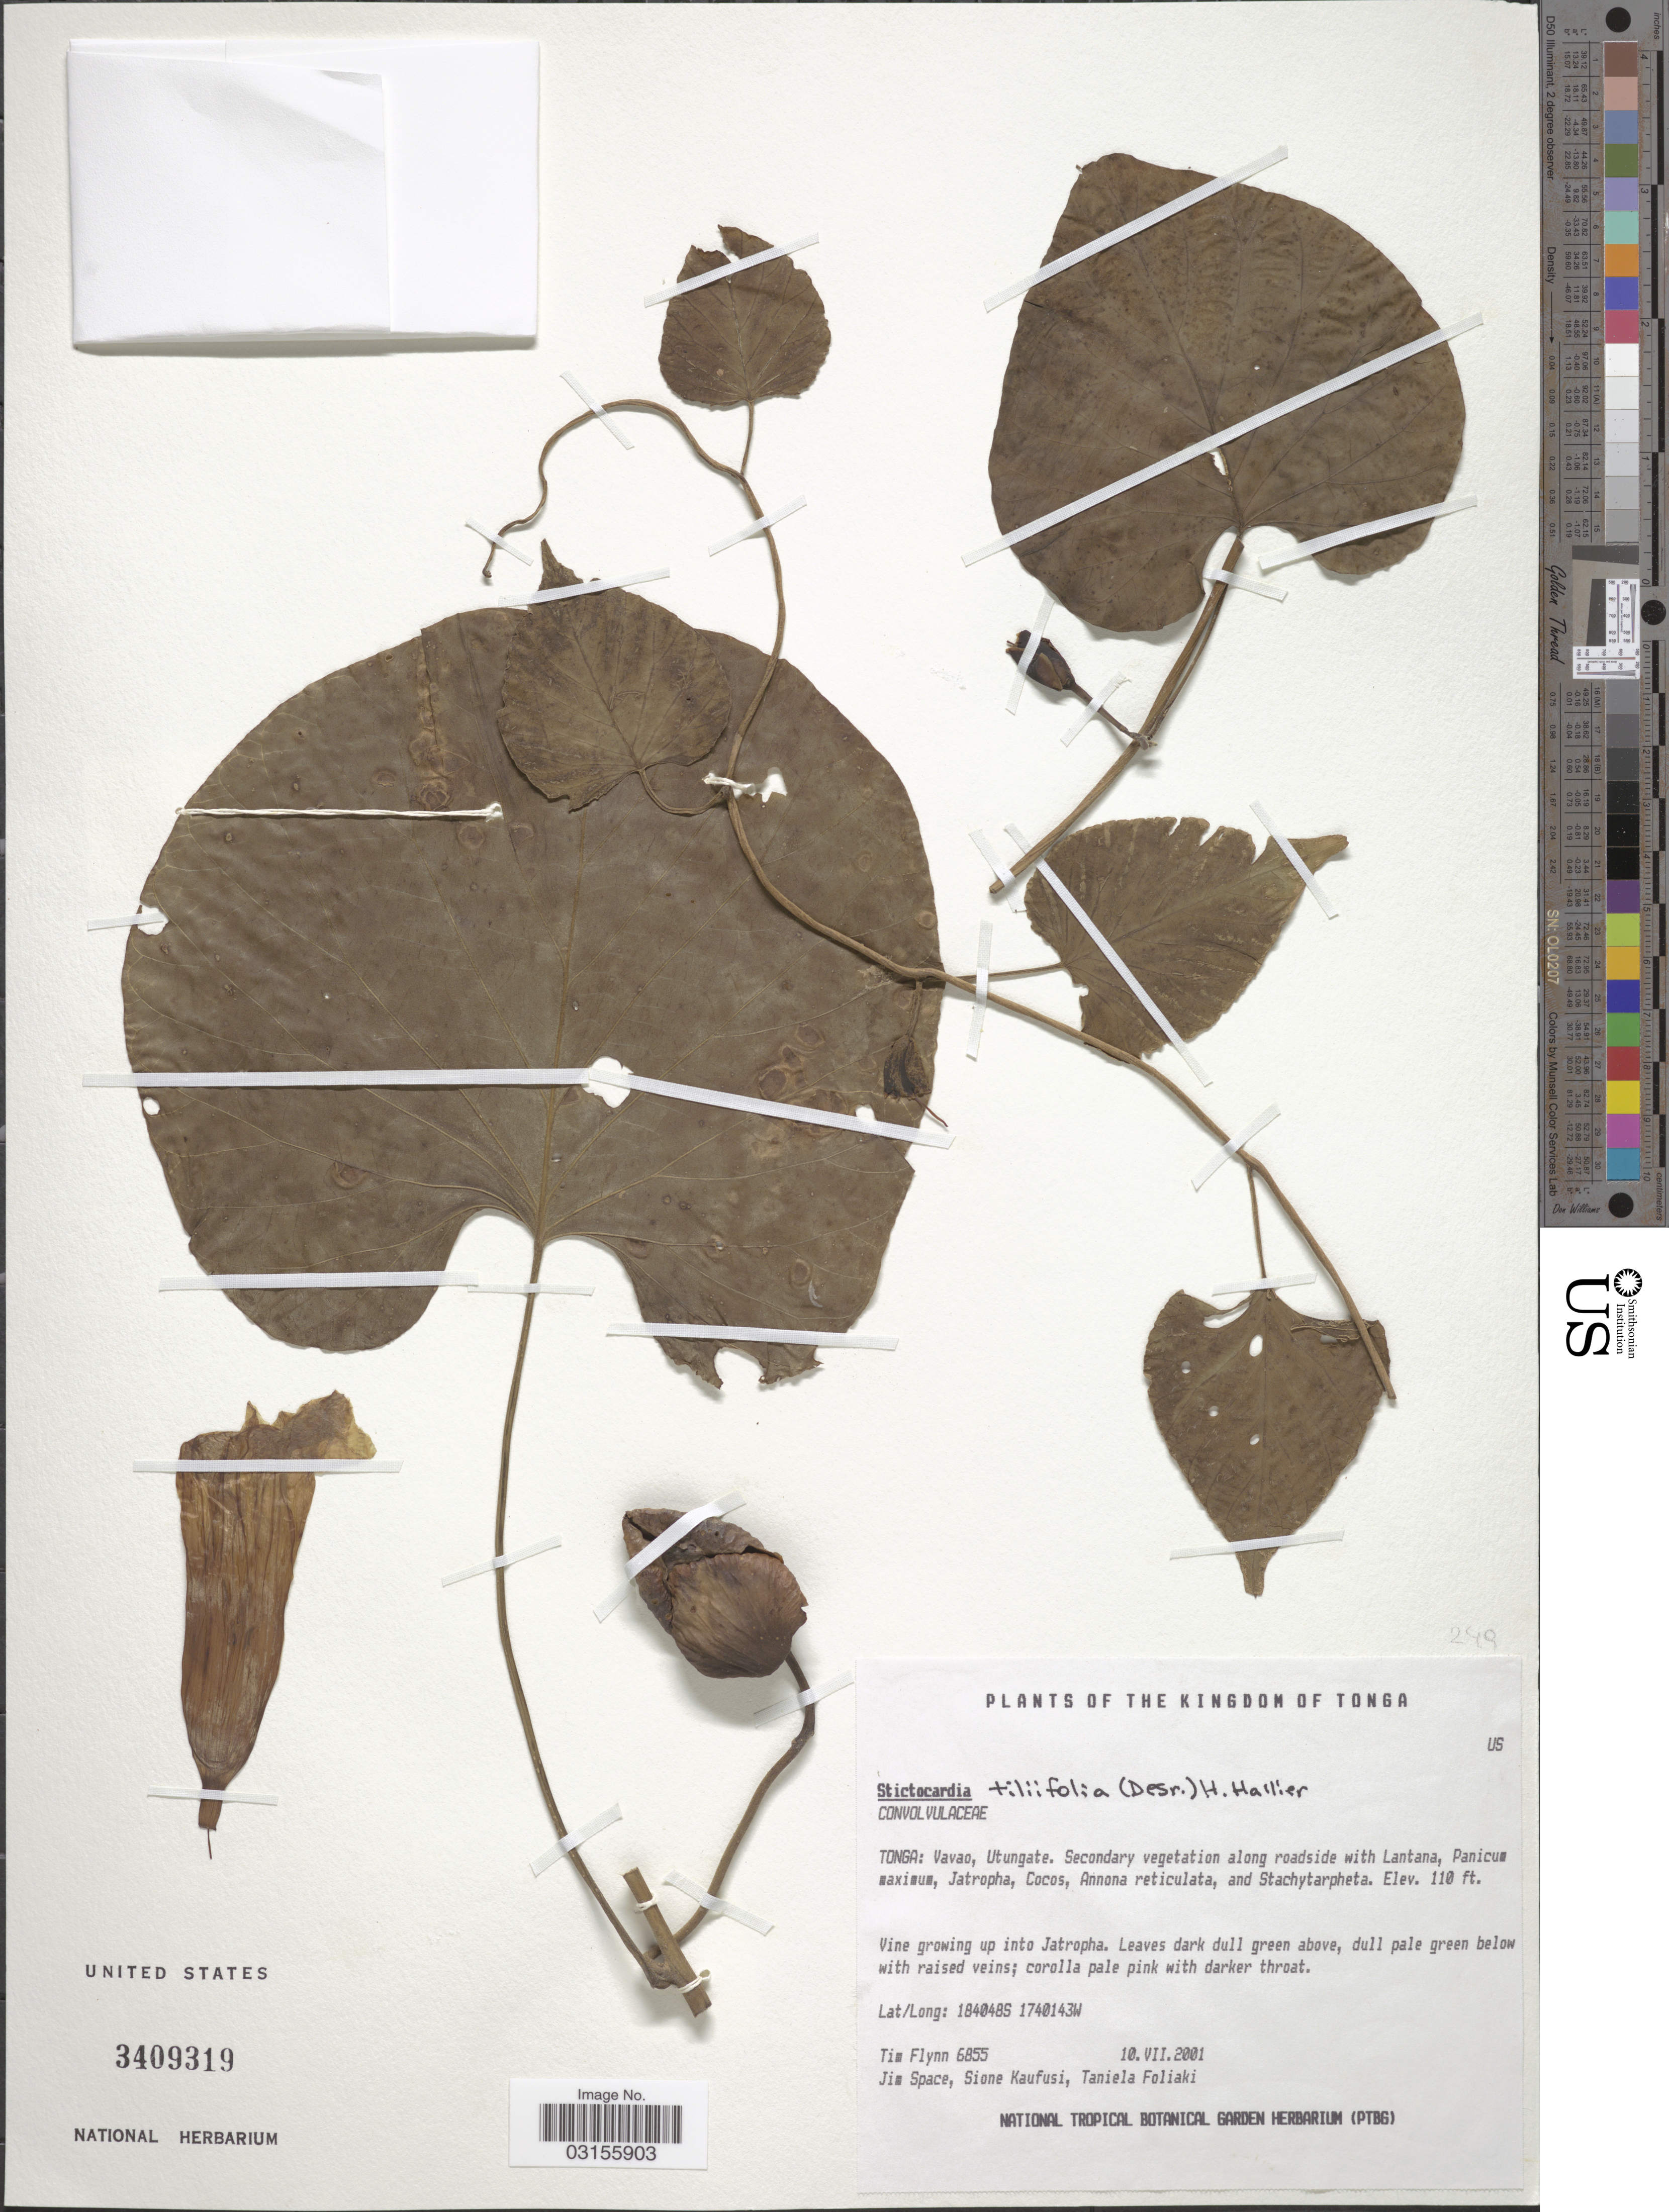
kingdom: Plantae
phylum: Tracheophyta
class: Magnoliopsida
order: Solanales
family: Convolvulaceae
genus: Stictocardia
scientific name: Stictocardia tiliifolia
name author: (Desr.) Hallier f.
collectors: T. Flynn, J. Space, S. Kaufusi & T. Foliaki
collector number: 6855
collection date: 2001-07-10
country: Tonga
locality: Kingdom of Tonga. Vavao, Utungate.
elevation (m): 34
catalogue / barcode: US 3409319